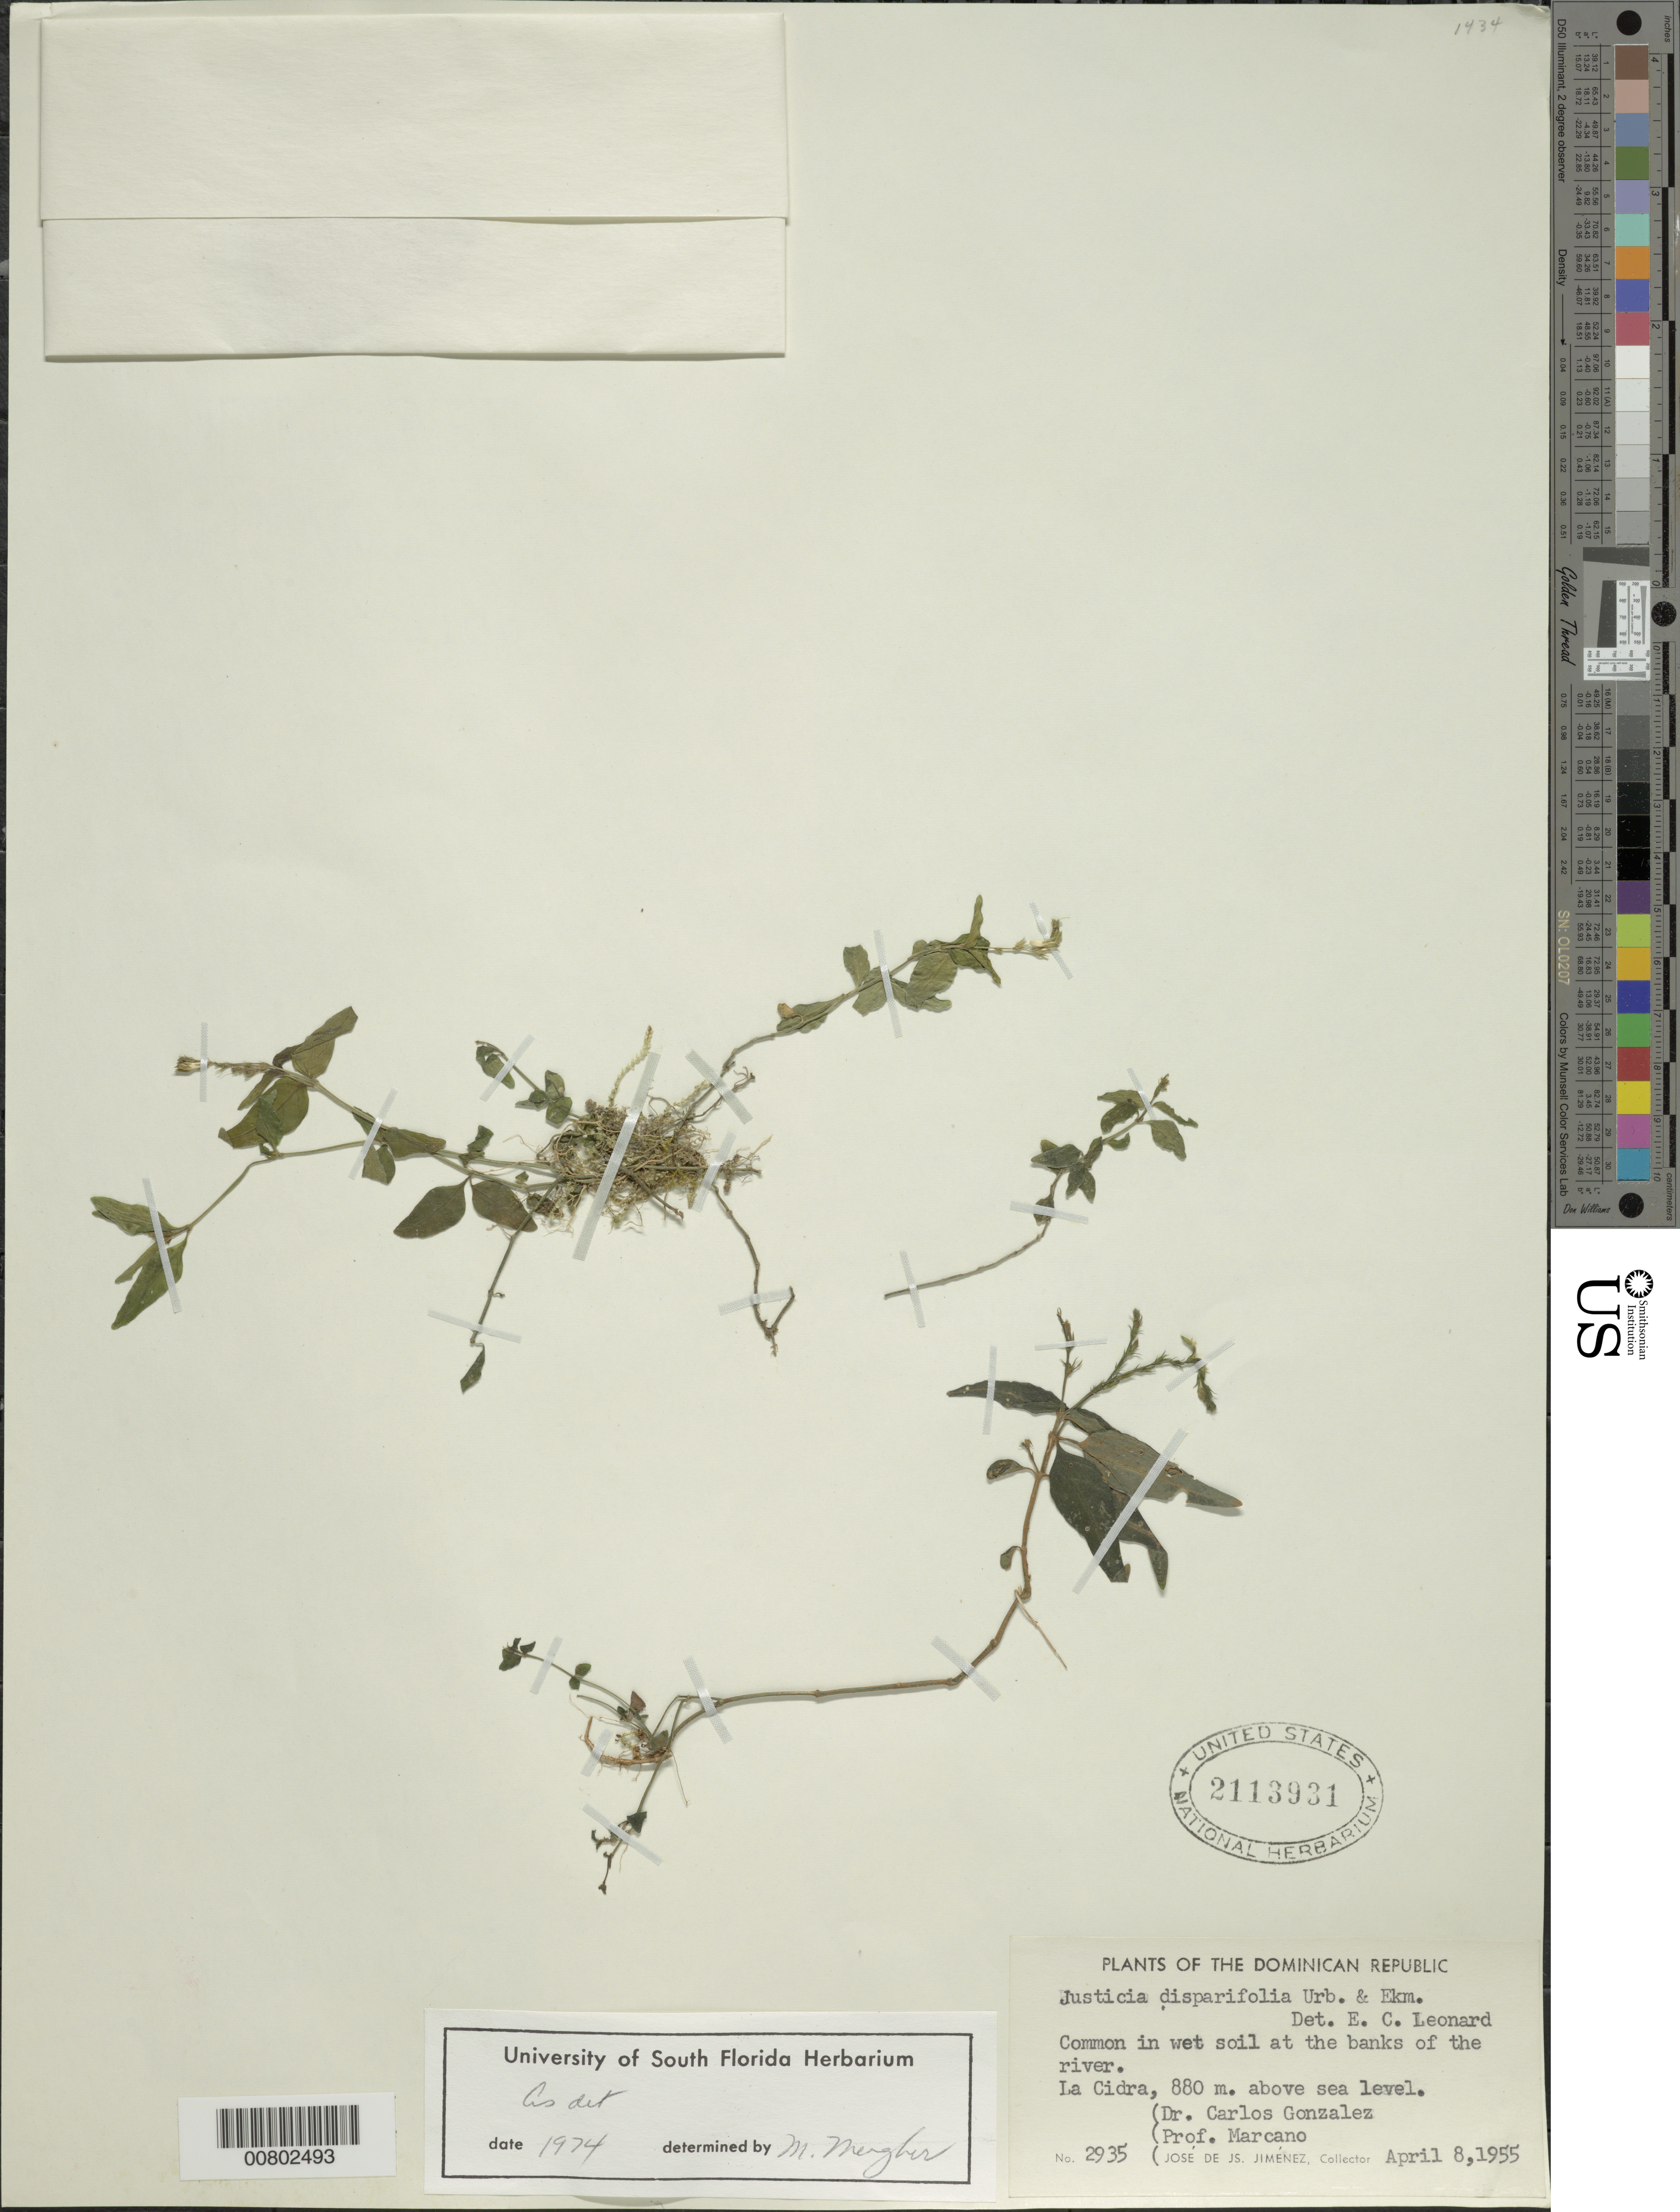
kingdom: Plantae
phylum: Tracheophyta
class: Magnoliopsida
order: Lamiales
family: Acanthaceae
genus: Justicia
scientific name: Justicia disparifolia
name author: Urb. & Ekman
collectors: J. J. Jiménez Almonte, C. Gonzalez & E. J. Marcano F.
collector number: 2935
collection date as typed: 08 Apr 1955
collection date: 1955-04-08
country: Dominican Republic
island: Hispaniola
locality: La Cidre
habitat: Wet soil at the banks of the river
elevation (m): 880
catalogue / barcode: US 2113931